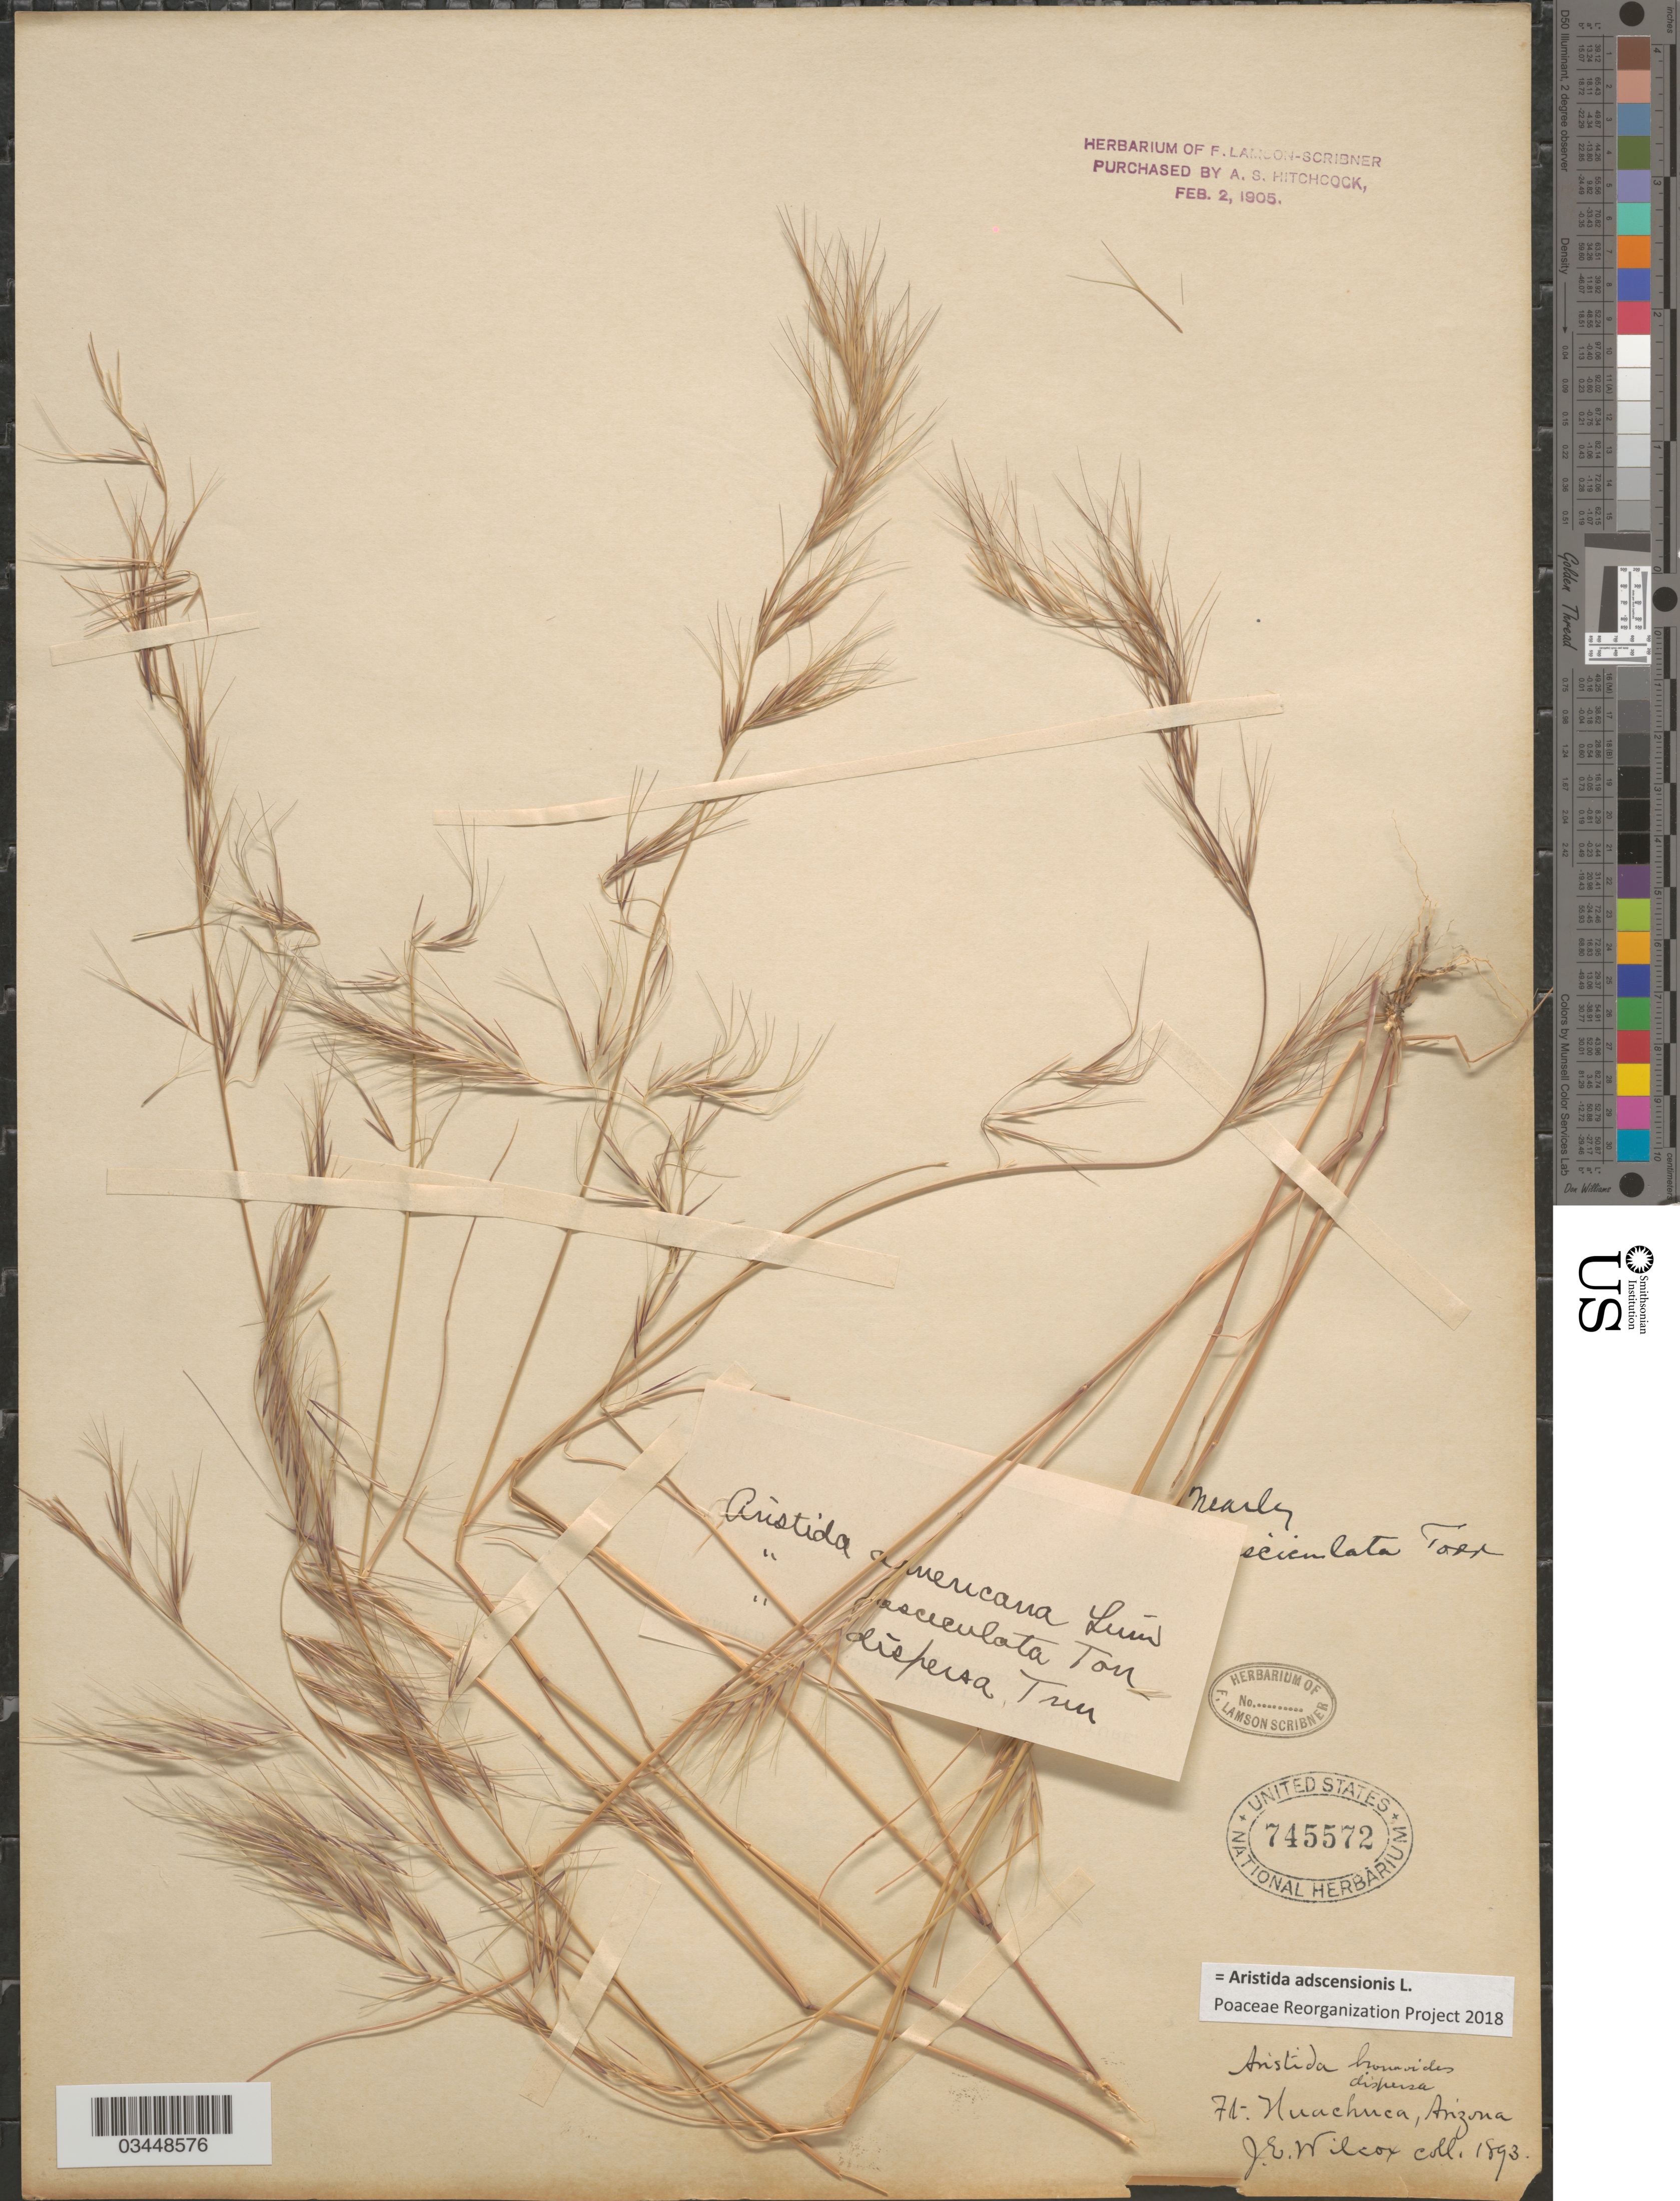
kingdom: Plantae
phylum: Tracheophyta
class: Liliopsida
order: Poales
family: Poaceae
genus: Aristida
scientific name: Aristida adscensionis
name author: L.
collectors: J. Wilcox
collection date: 1893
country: United States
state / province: Arizona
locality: Ft. Huachuca.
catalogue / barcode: US 745572